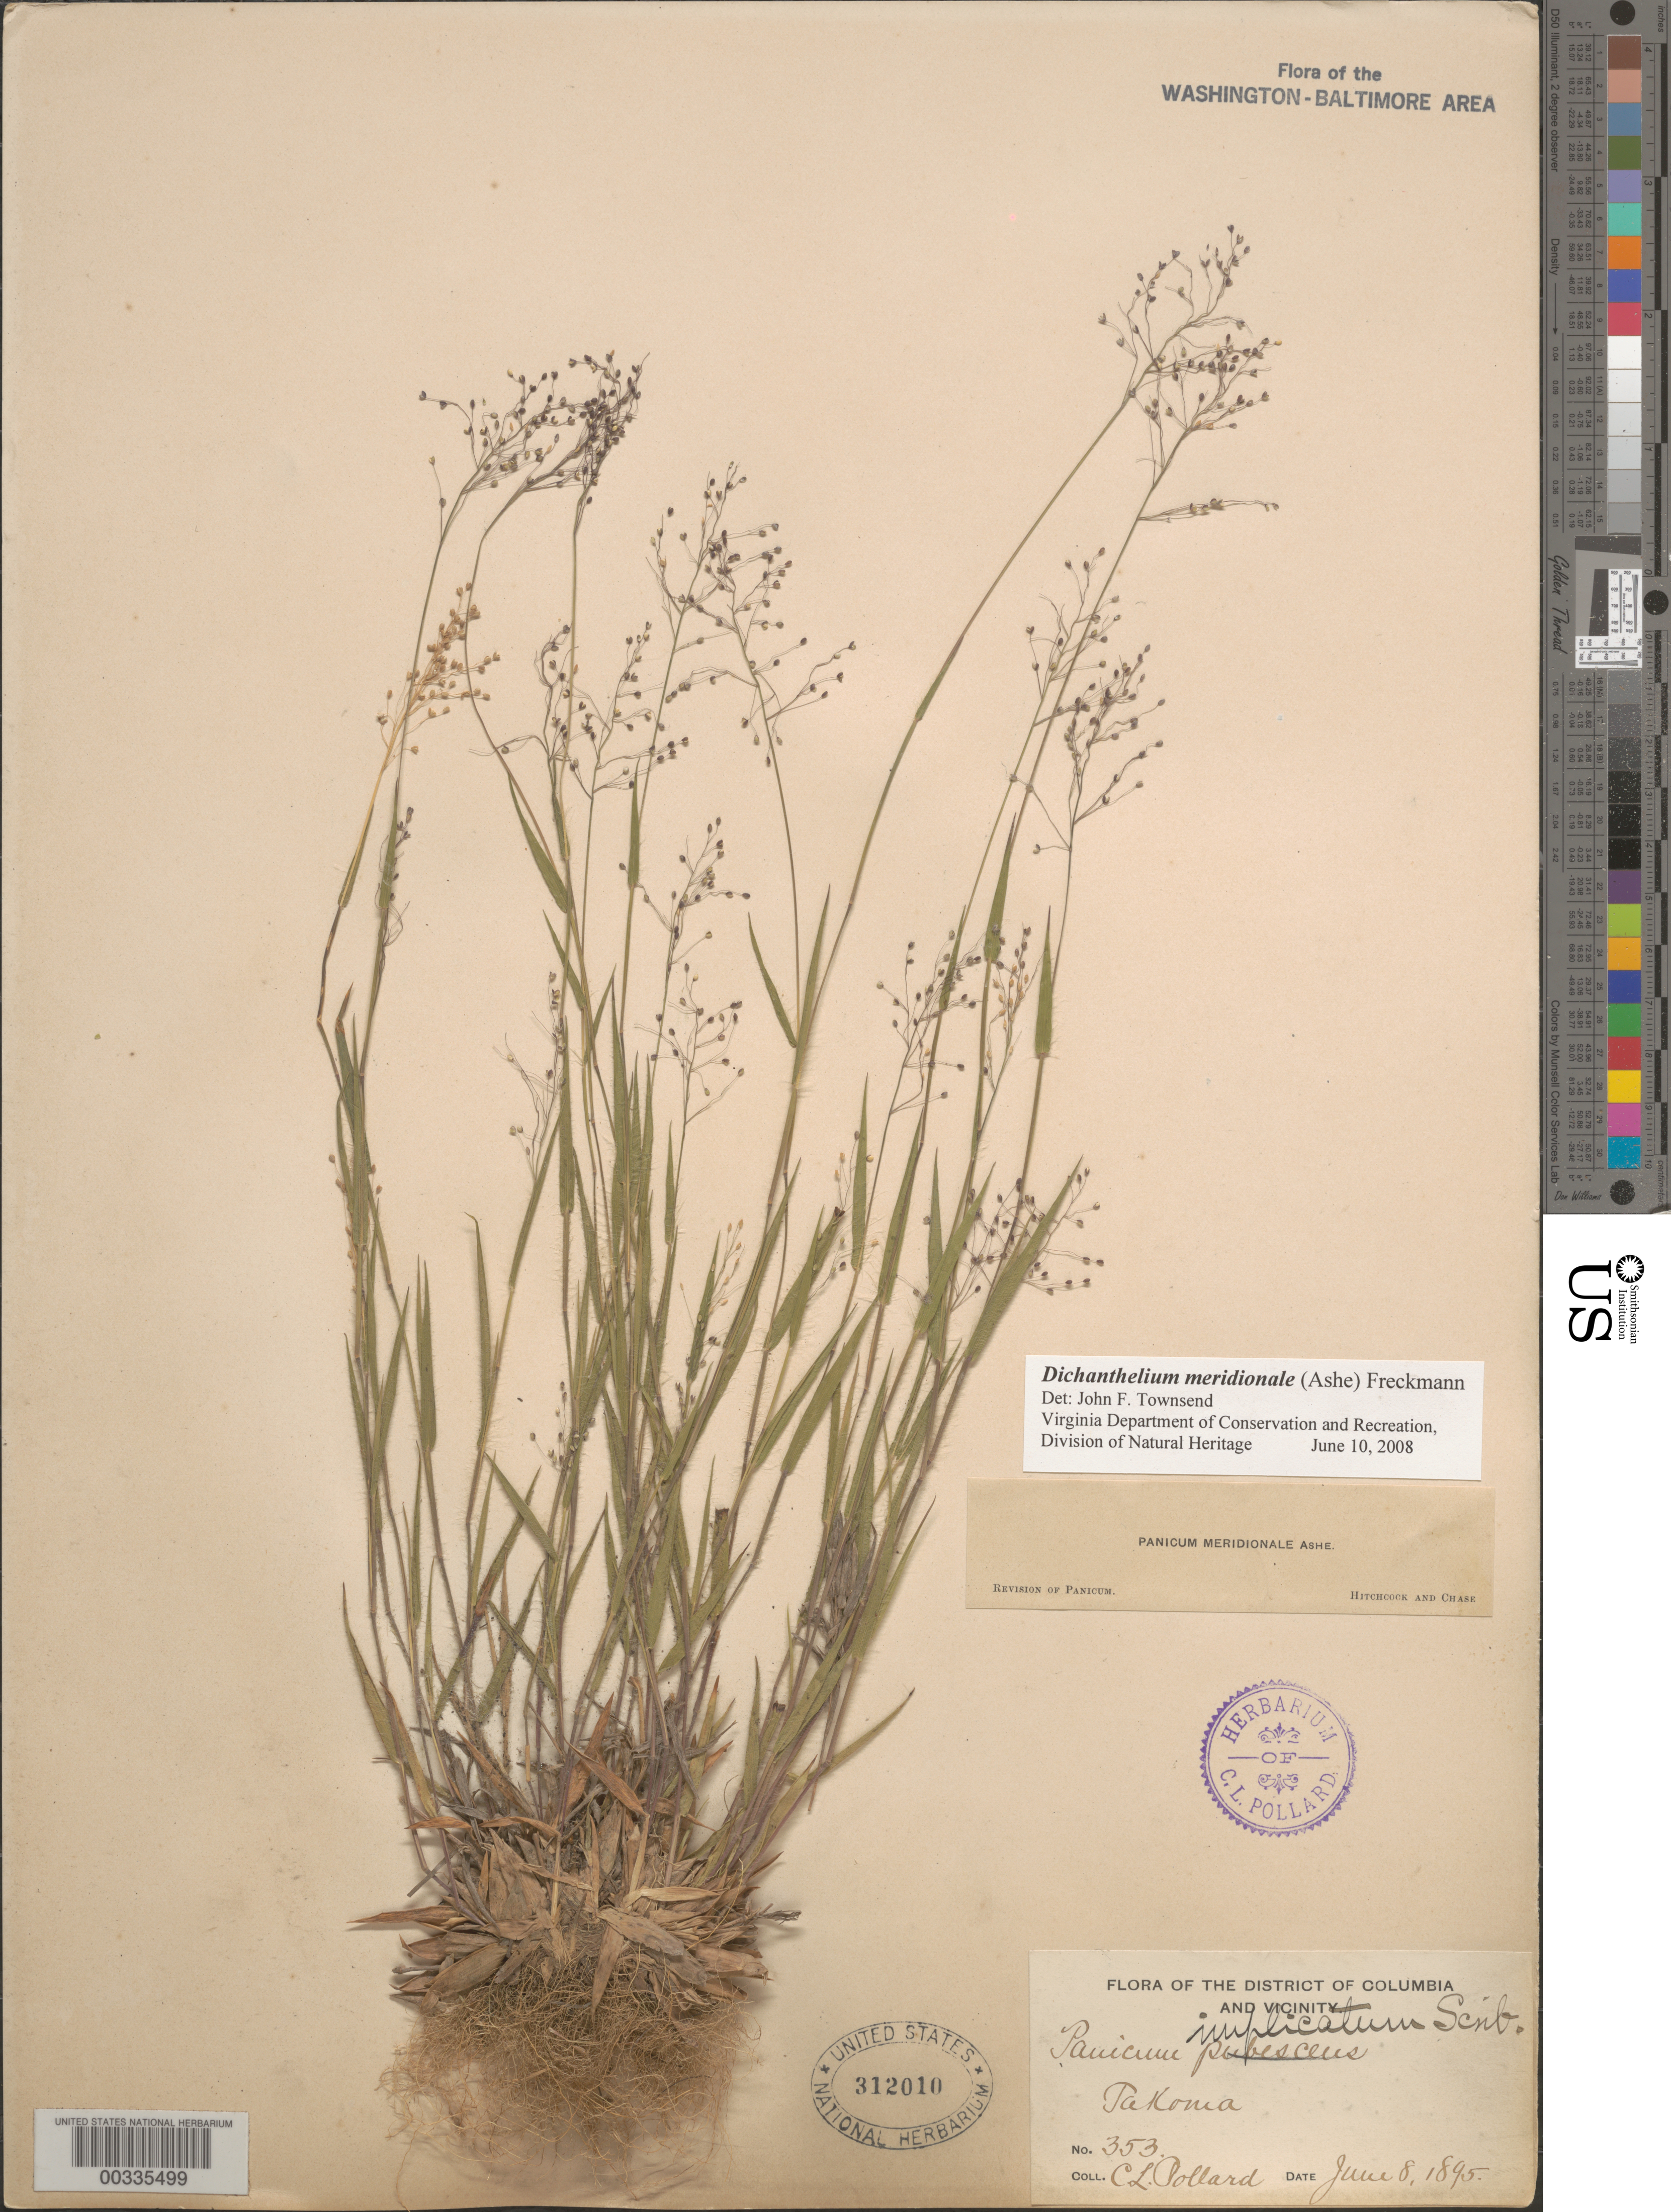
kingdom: Plantae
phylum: Tracheophyta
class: Liliopsida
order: Poales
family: Poaceae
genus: Dichanthelium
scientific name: Dichanthelium meridionale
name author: (Ashe) Freckmann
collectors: C. L. Pollard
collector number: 353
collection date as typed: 08 Jun 1895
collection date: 1895-06-08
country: United States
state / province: District of Columbia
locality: Takoma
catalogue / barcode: US 312010